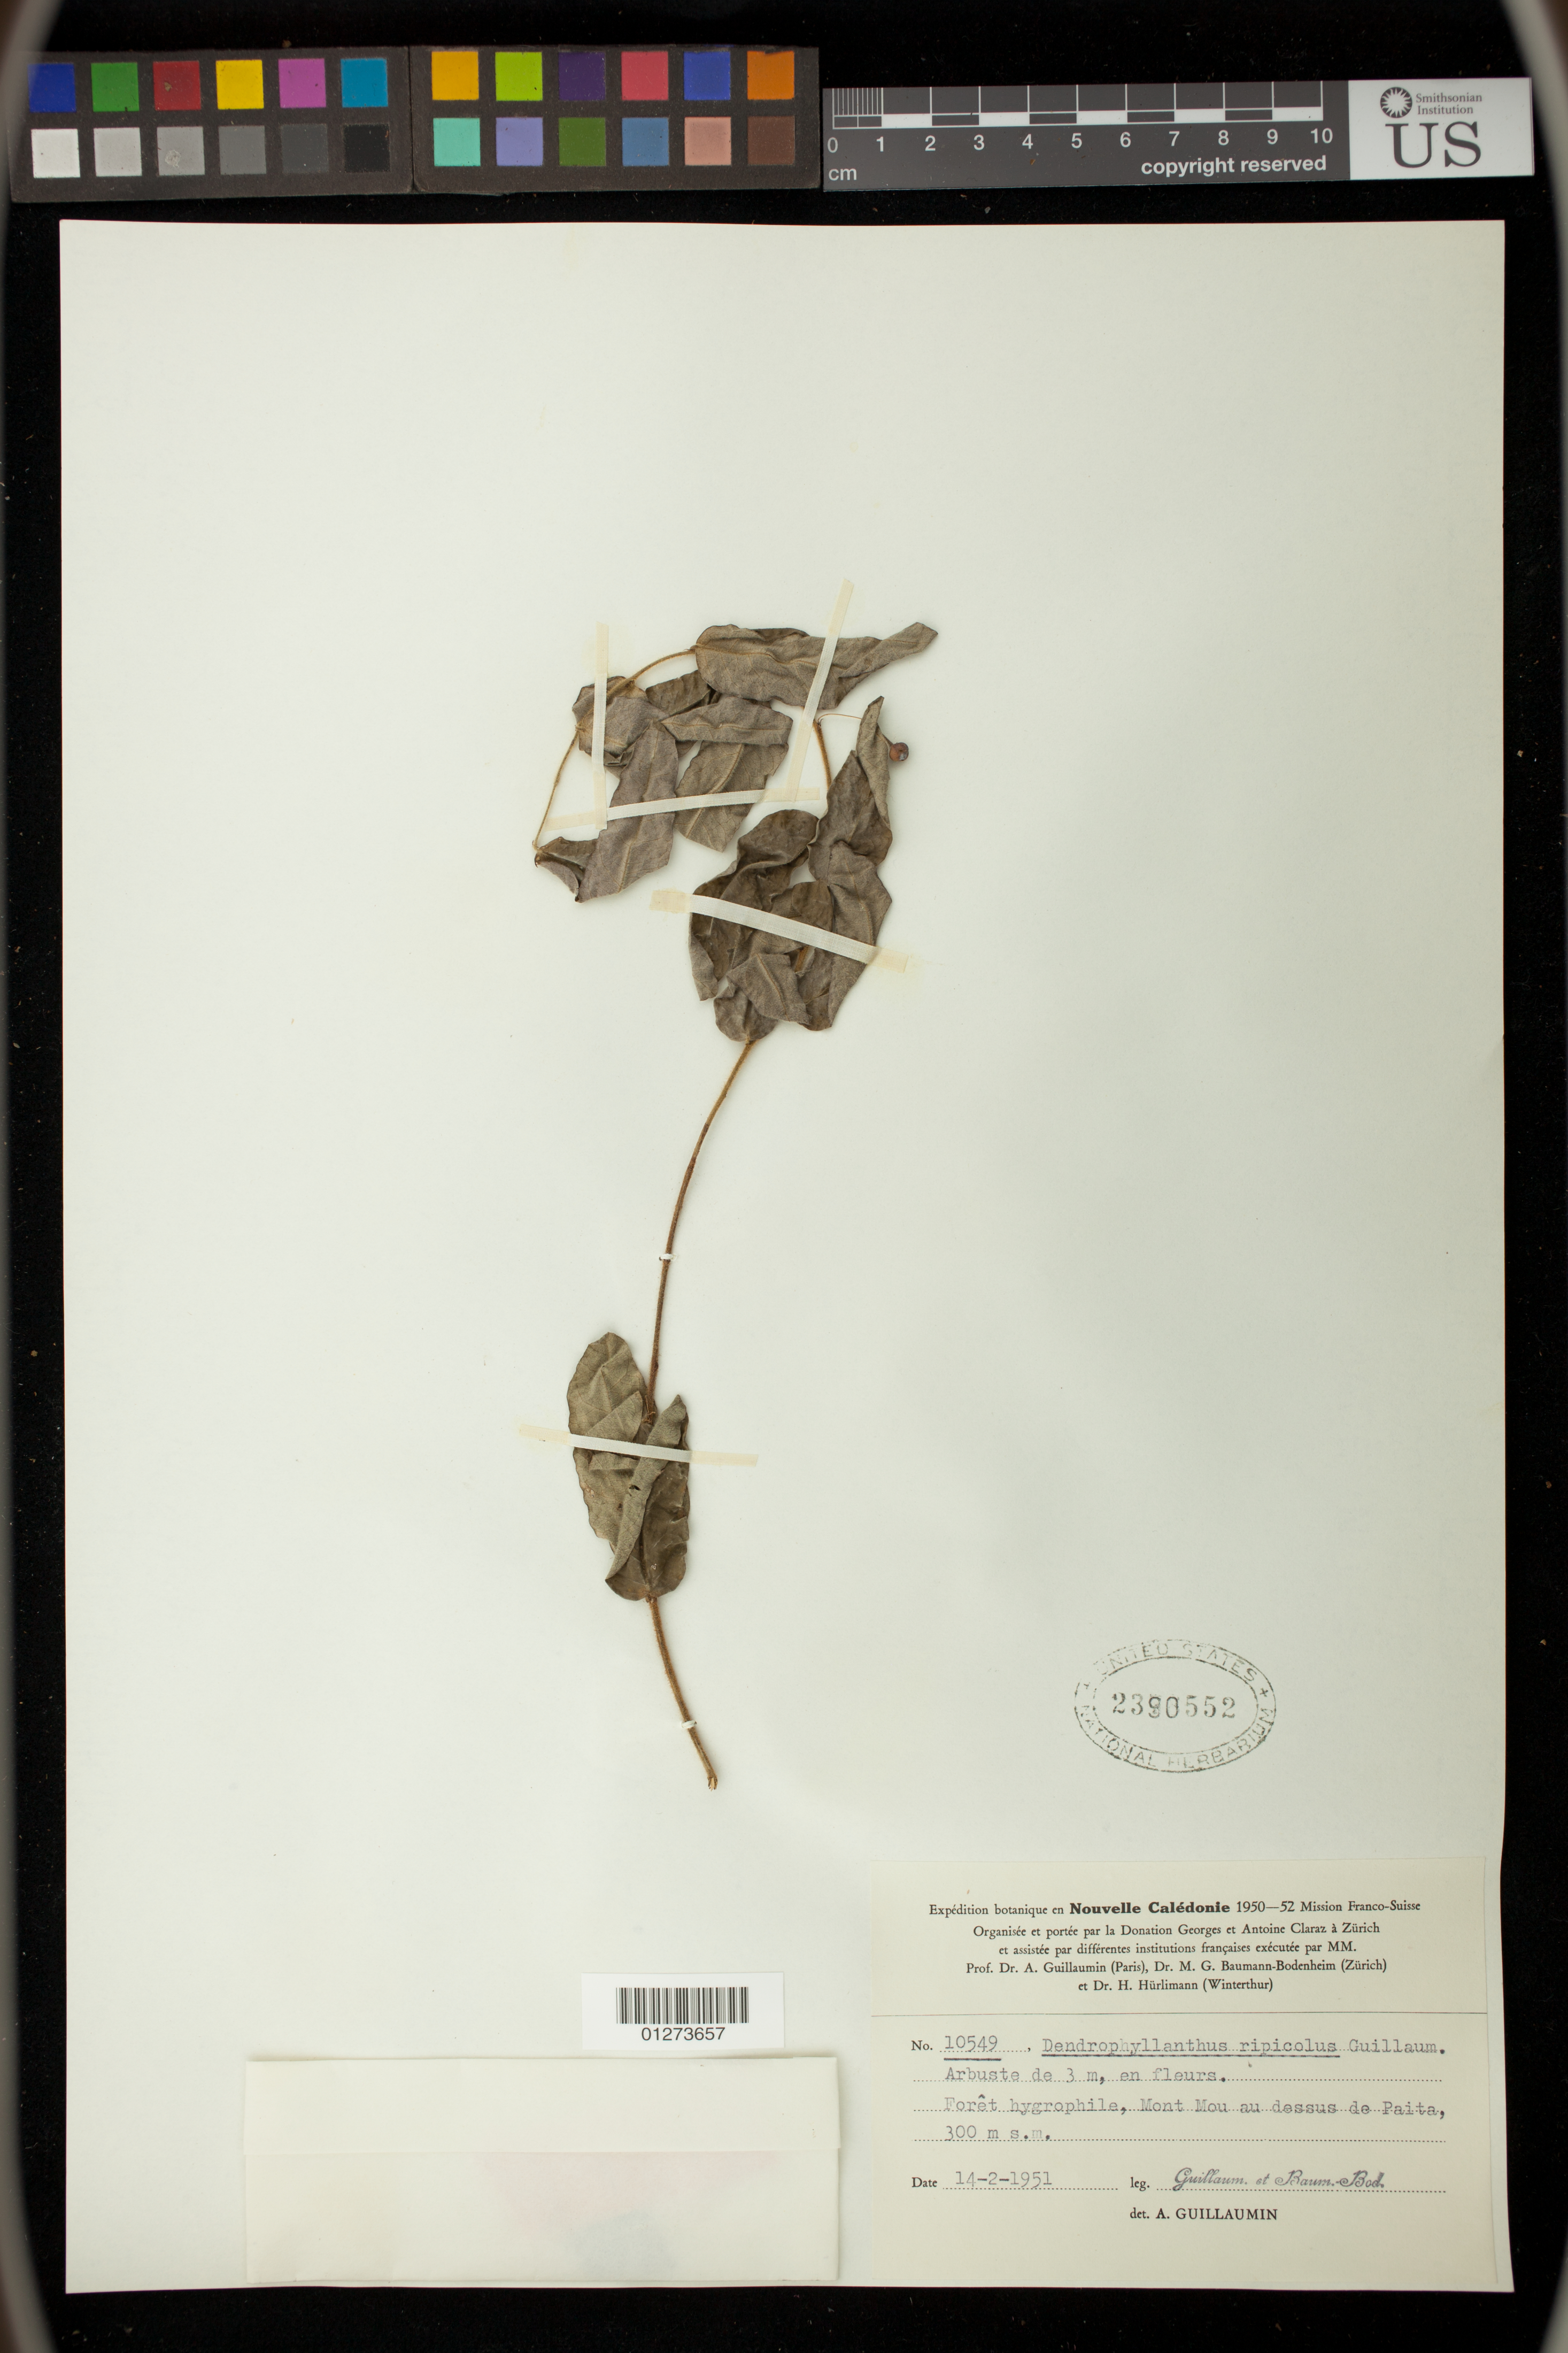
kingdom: Plantae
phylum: Tracheophyta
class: Magnoliopsida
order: Malpighiales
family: Phyllanthaceae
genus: Phyllanthus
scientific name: Phyllanthus chamaecerasus f. ripicola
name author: (Guillaumin) M. Schmid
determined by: (US) Smithsonian Institution - National Museum of Natural History - Department of Botany (UNITED STATES)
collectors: A. Guillaumin, M. G. Baumann-Bodenheim & H. Hurlimann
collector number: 10549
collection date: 1951-02-14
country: New Caledonia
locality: Mont Mou au dessus de Paita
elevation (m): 300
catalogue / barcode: US 2390552